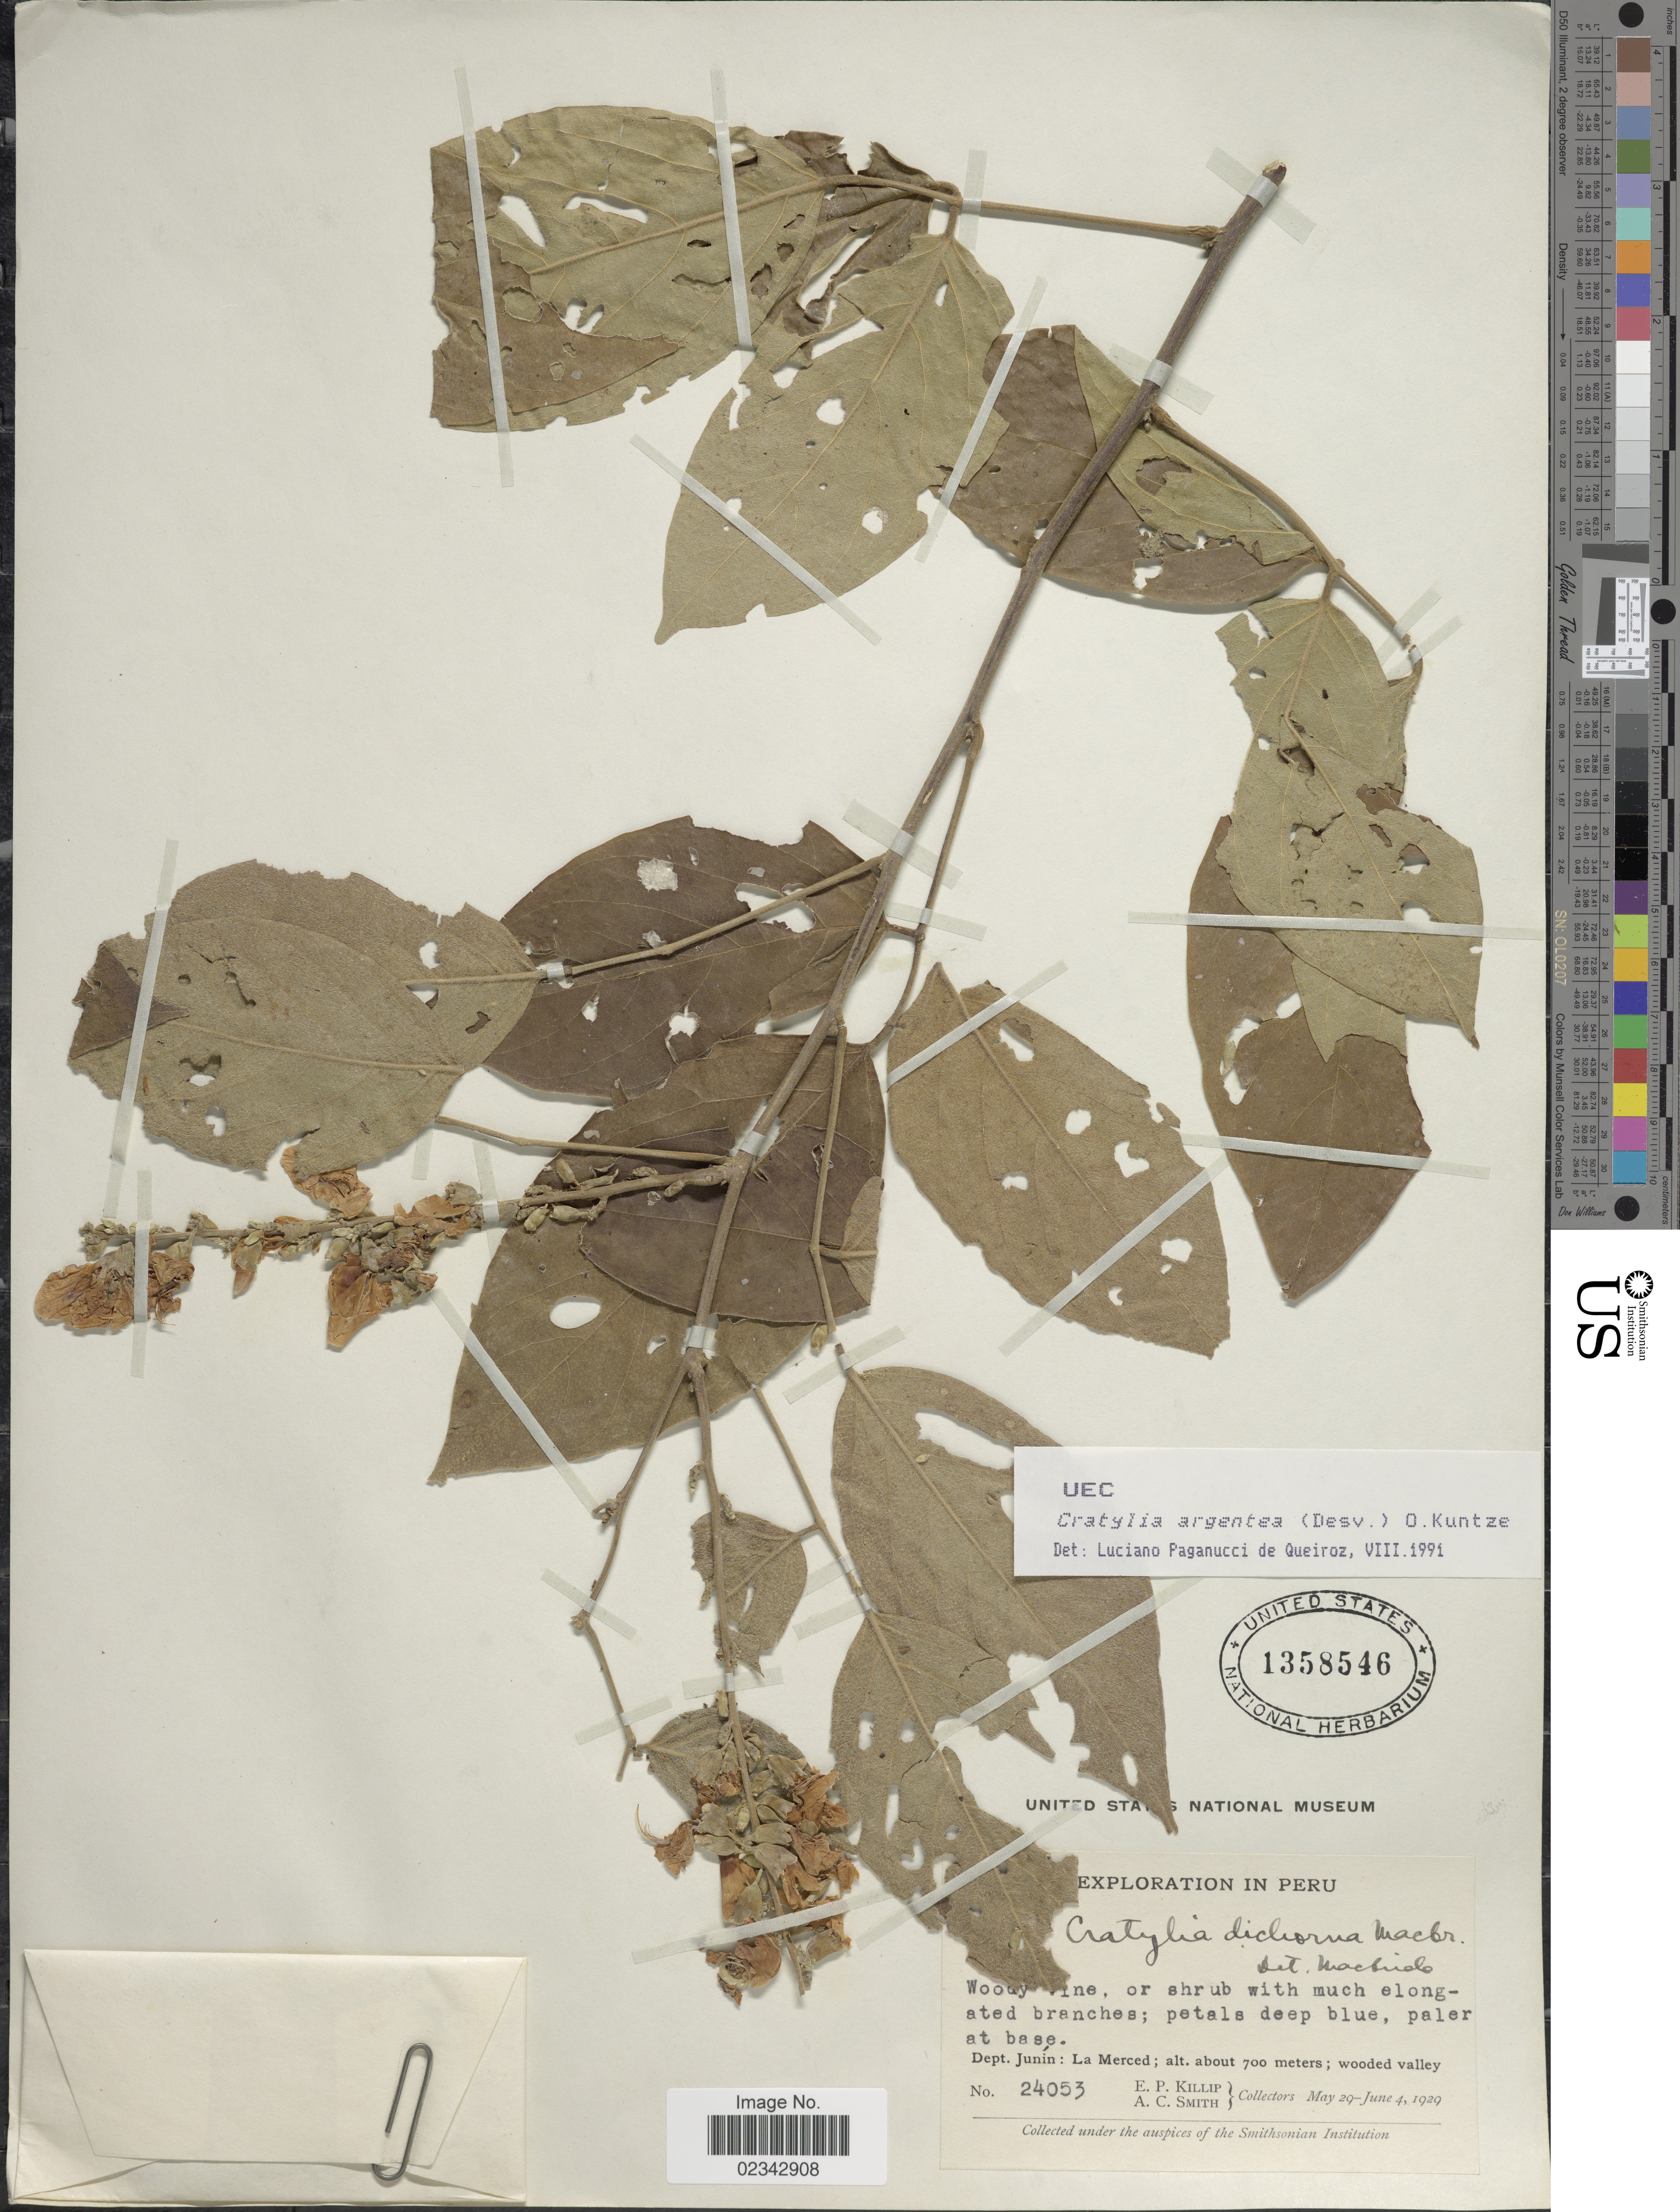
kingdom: Plantae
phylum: Tracheophyta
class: Magnoliopsida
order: Fabales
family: Fabaceae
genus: Cratylia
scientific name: Cratylia argentea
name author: (Desv.) Kuntze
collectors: E. P. Killip & A. C. Smith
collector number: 24053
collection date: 1929-05-29/1929-06-04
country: Peru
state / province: Junín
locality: Dept. Junín: La Merced; wooded valley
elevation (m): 700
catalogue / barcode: US 1358546